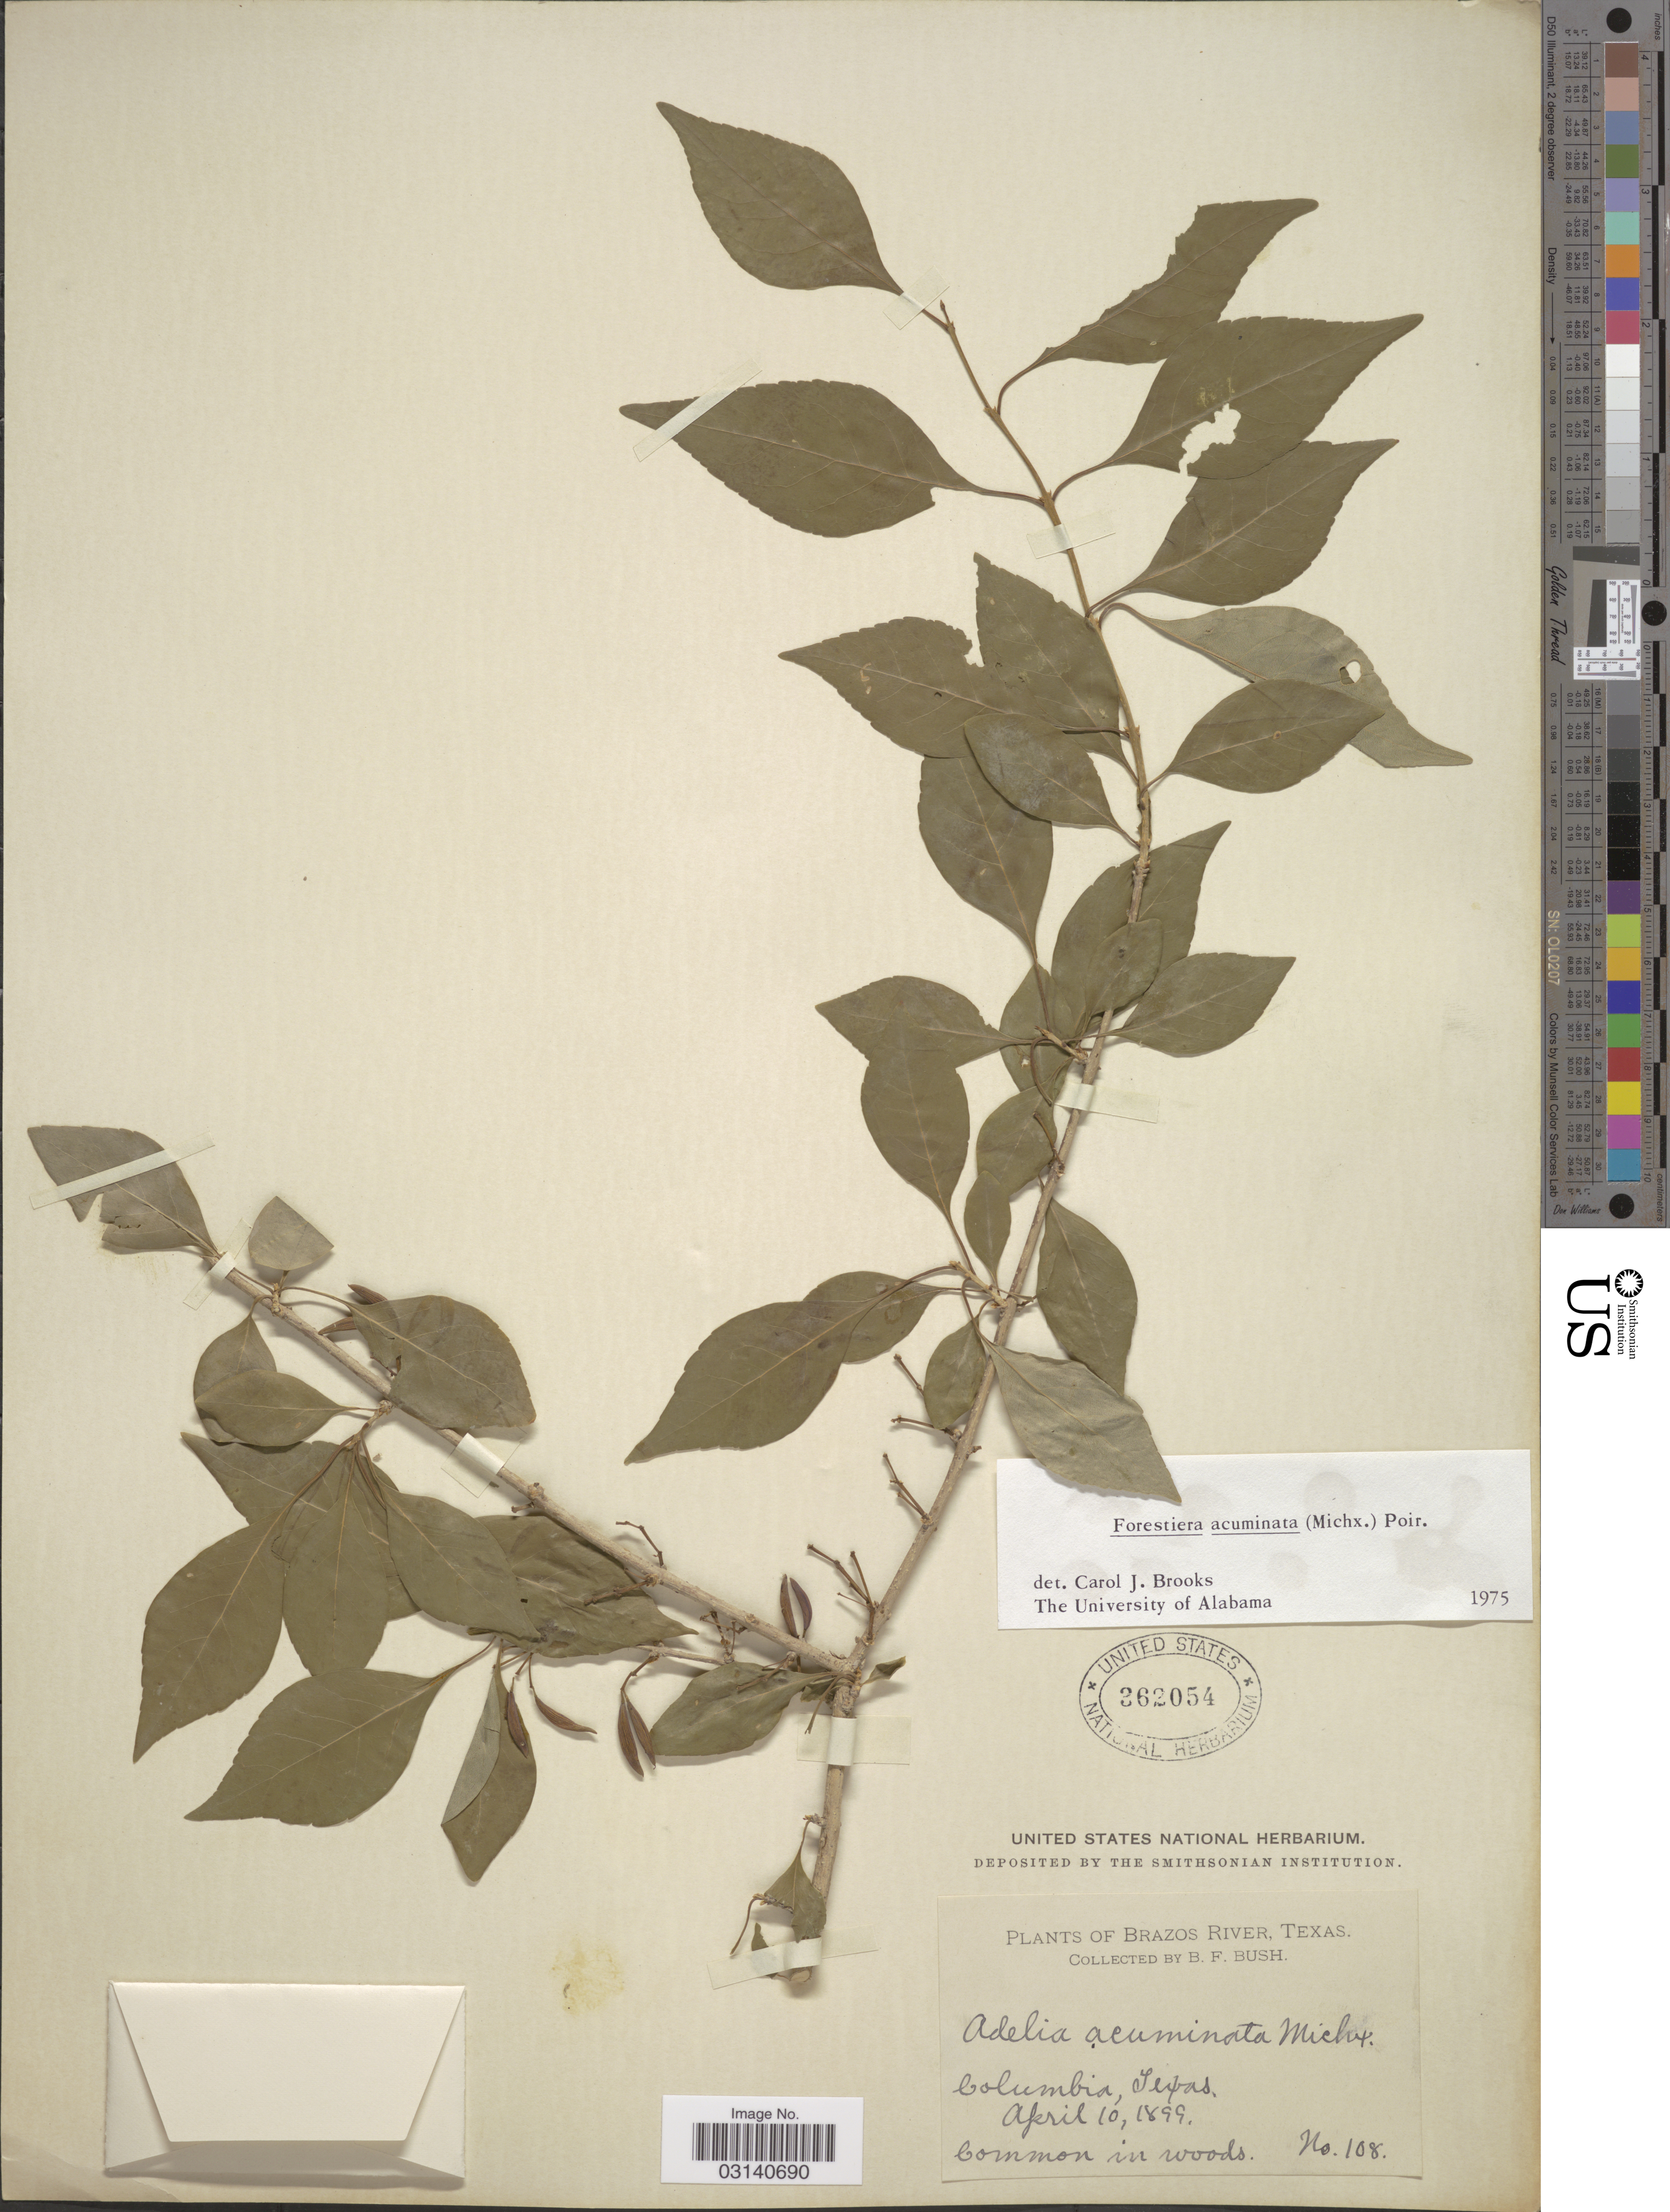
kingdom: Plantae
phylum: Tracheophyta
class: Magnoliopsida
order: Lamiales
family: Oleaceae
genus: Forestiera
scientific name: Forestiera acuminata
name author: (Michx.) Poir.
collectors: B. F. Bush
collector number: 108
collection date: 1899-04-10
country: United States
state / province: Texas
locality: Brazos River, Texas, Columbia.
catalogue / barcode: US 362054